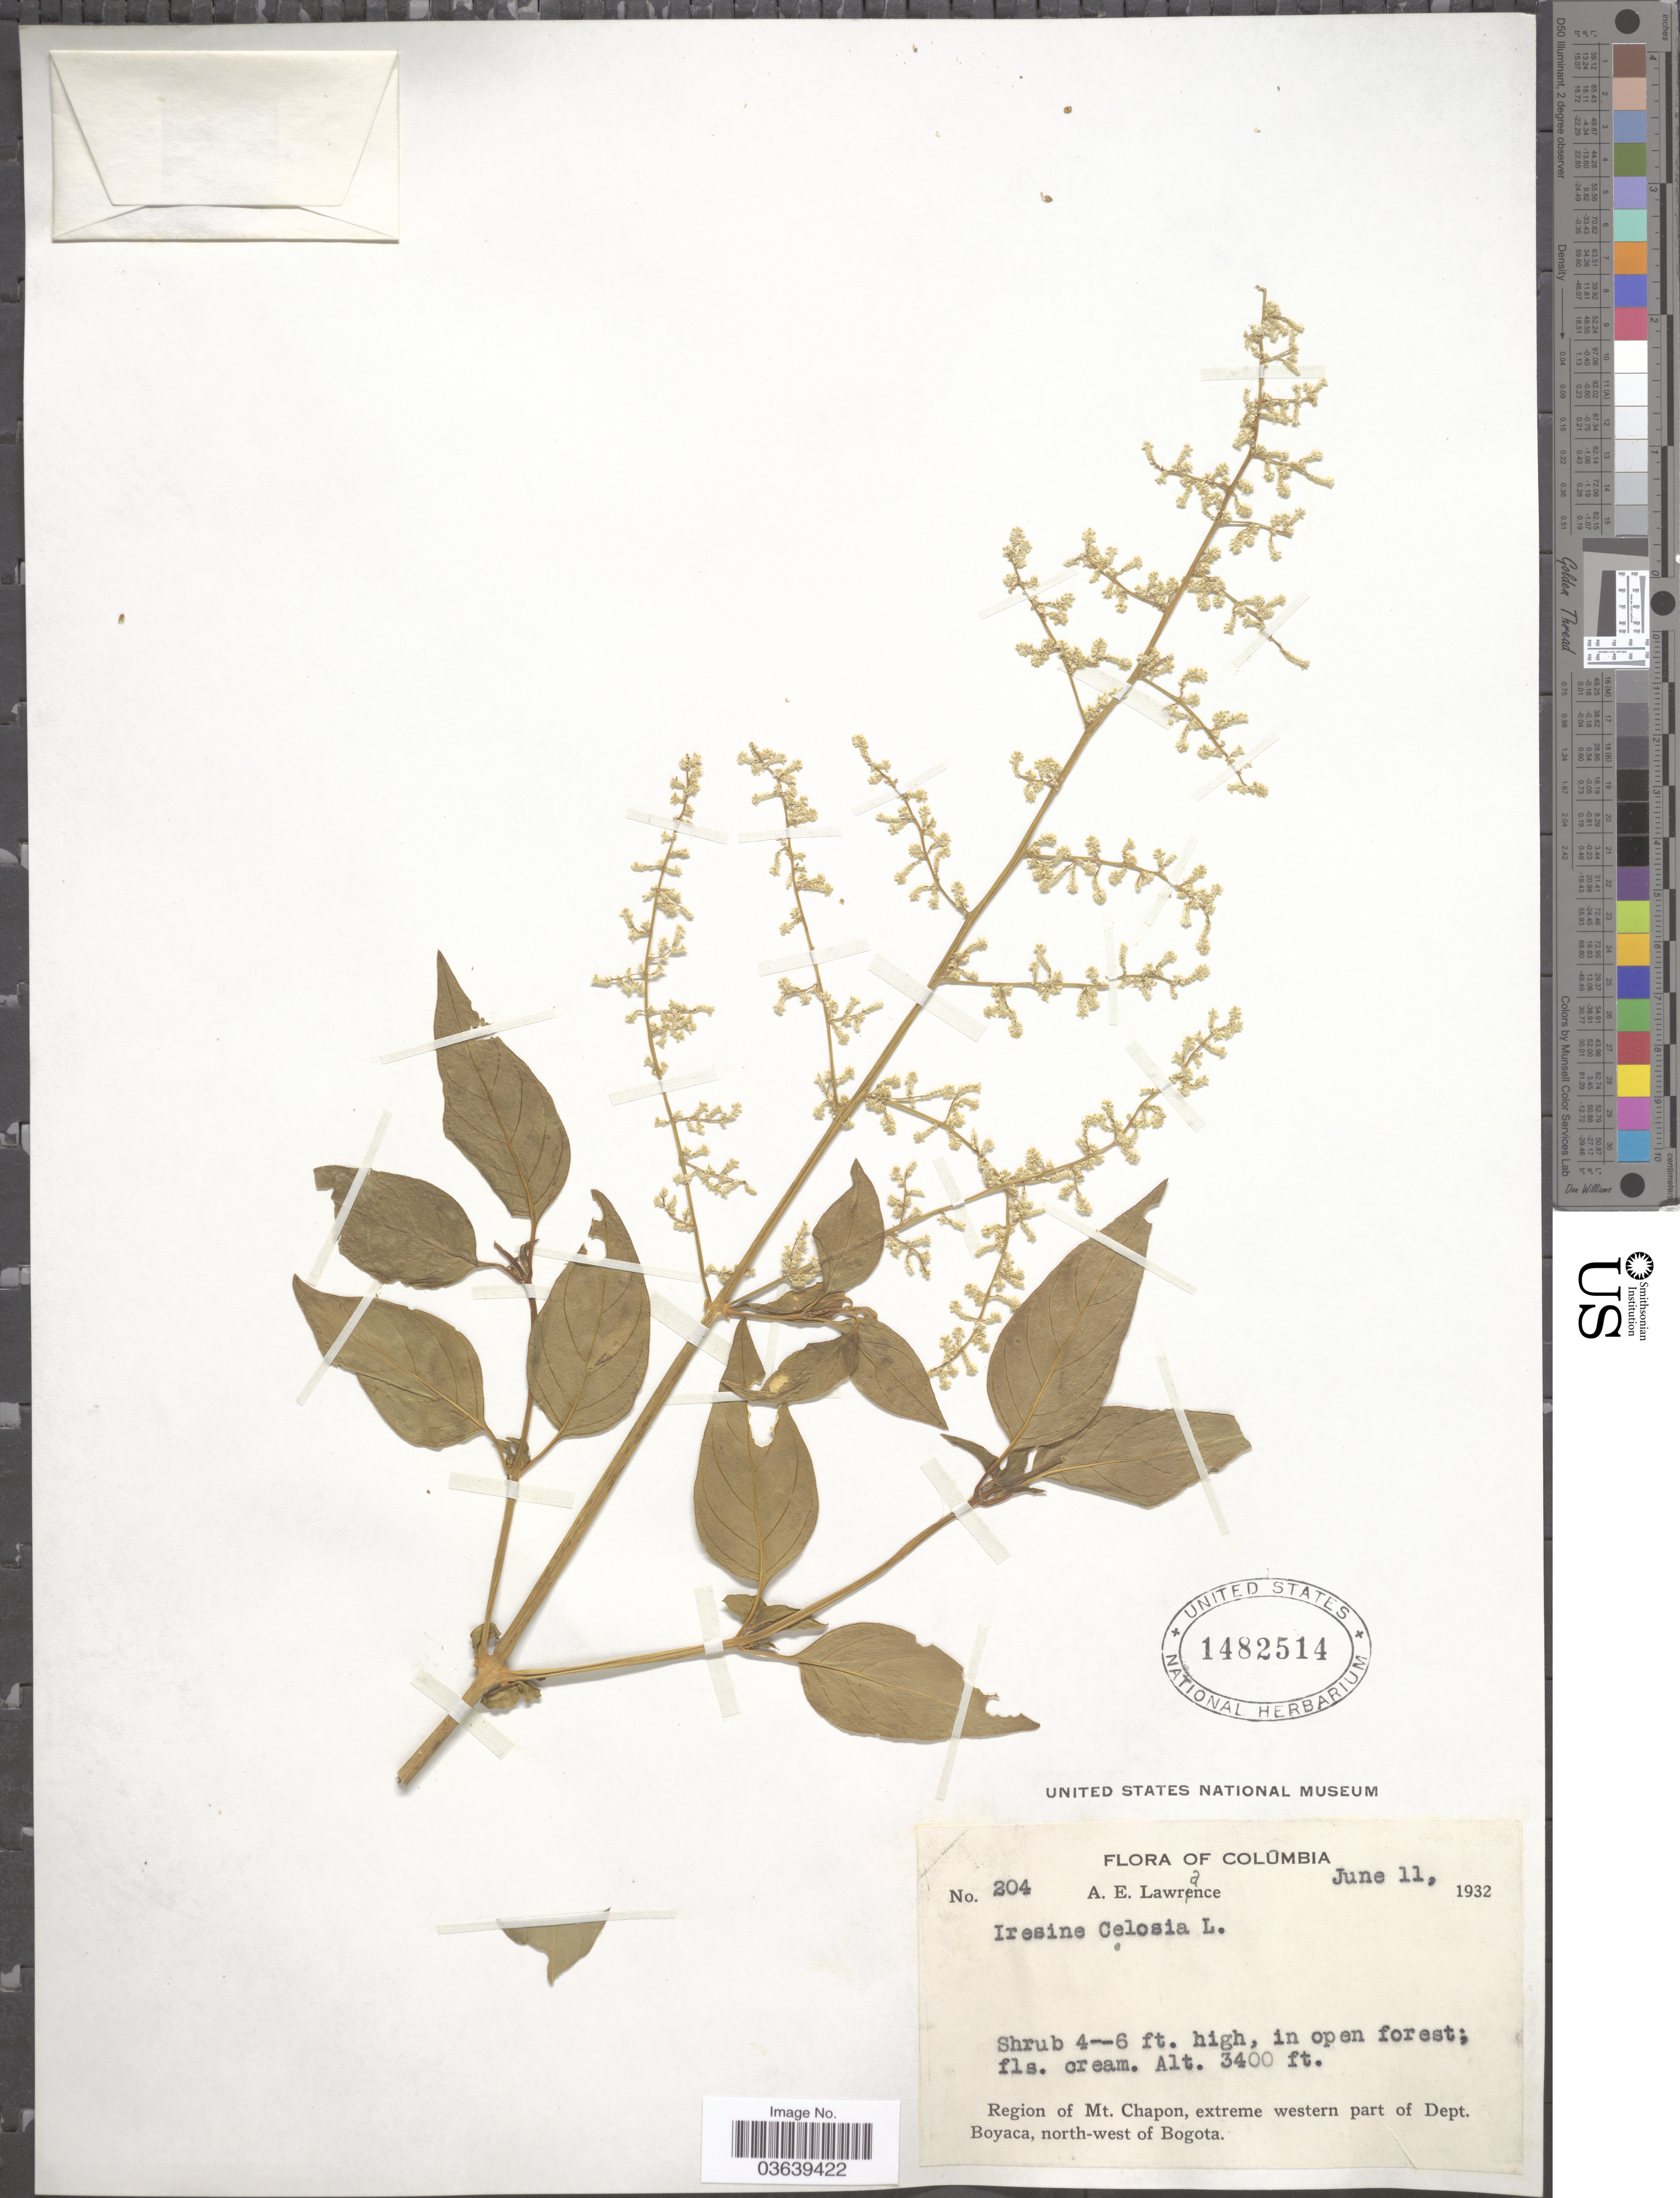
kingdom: Plantae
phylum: Tracheophyta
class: Magnoliopsida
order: Caryophyllales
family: Amaranthaceae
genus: Iresine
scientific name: Iresine celosia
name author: L.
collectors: A. Lawrance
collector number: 204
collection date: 1932-06-11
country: Colombia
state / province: Boyacá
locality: Region of Mt. Chapon, extreme western part of Dept. Boyaca, north-west of Bogota.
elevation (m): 1036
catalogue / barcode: US 1482514